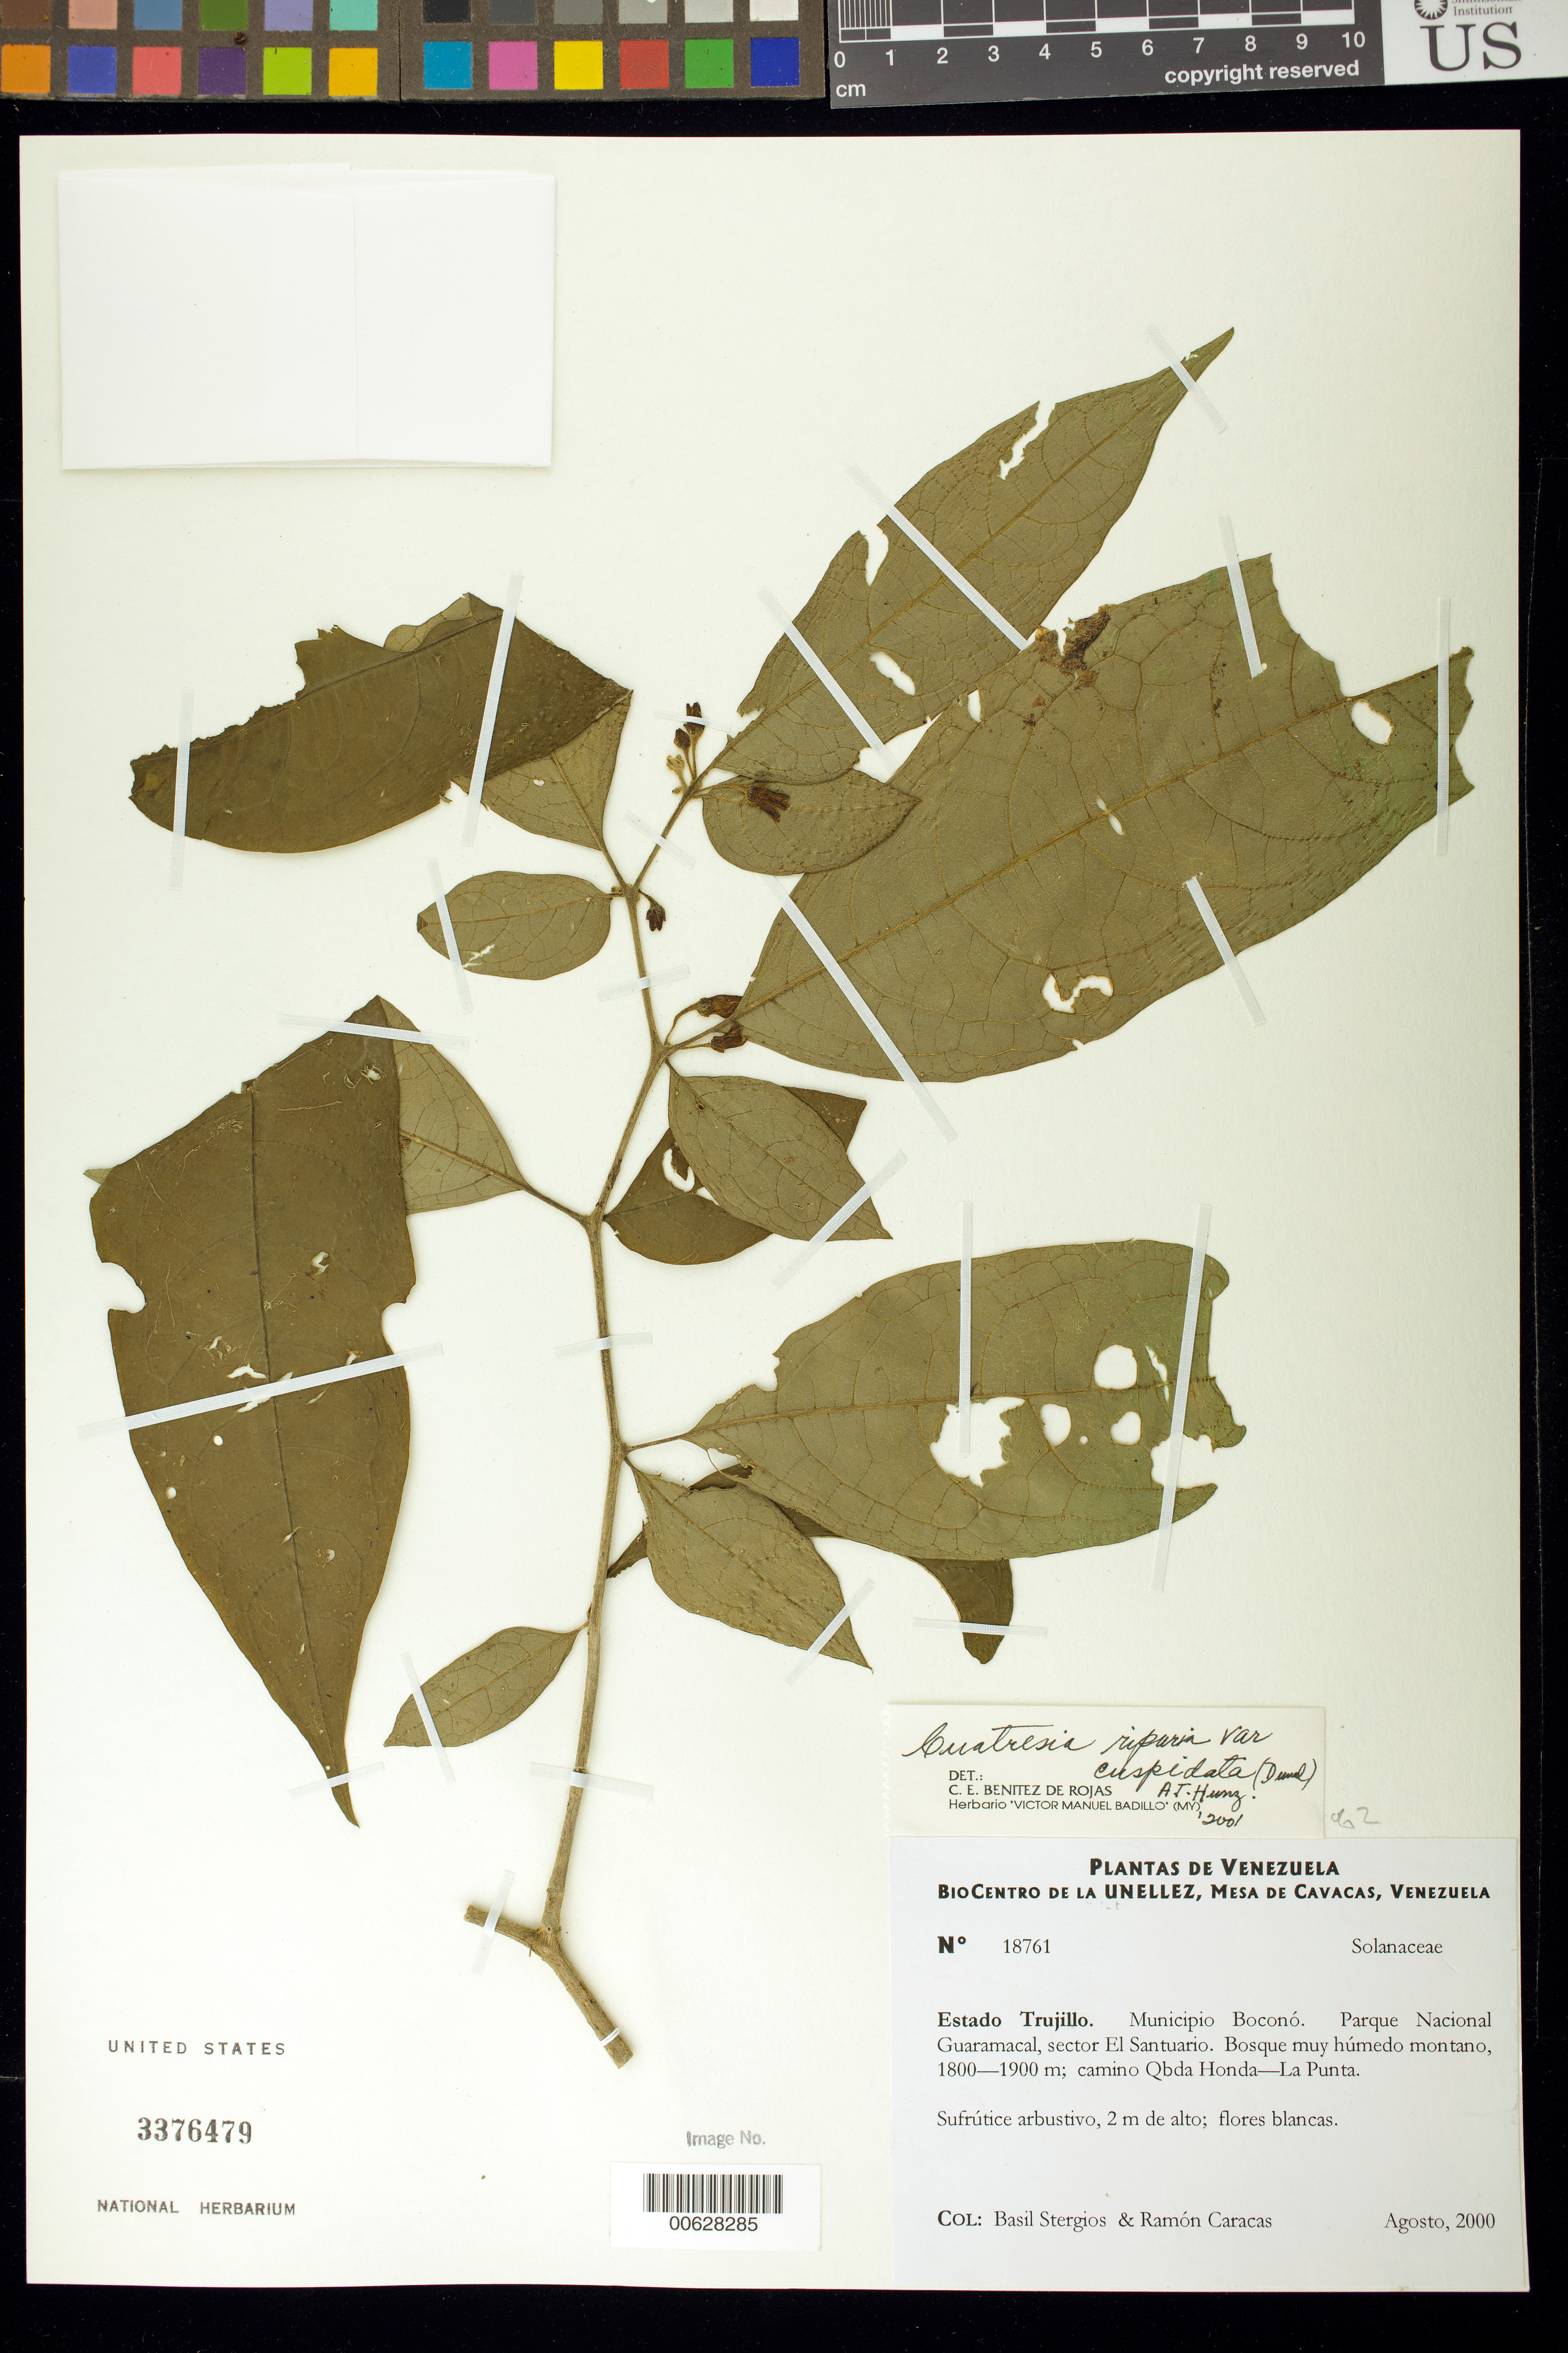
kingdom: Plantae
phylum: Tracheophyta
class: Magnoliopsida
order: Solanales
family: Solanaceae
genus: Cuatresia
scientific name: Cuatresia riparia var. cuspidata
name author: (Dunal) Hunz.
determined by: Benítez, C. E.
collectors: B. G. Stergios & R. Caracas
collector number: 18761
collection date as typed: Aug 2000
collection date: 2000-08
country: Venezuela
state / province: Trujillo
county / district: Boconó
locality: Parque Nacional Guaramacal, El Santuarío, Quebrada Honda-La Punta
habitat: Bosque muy húmedo montano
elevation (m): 1800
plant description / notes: PORT, US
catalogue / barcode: US 3376479